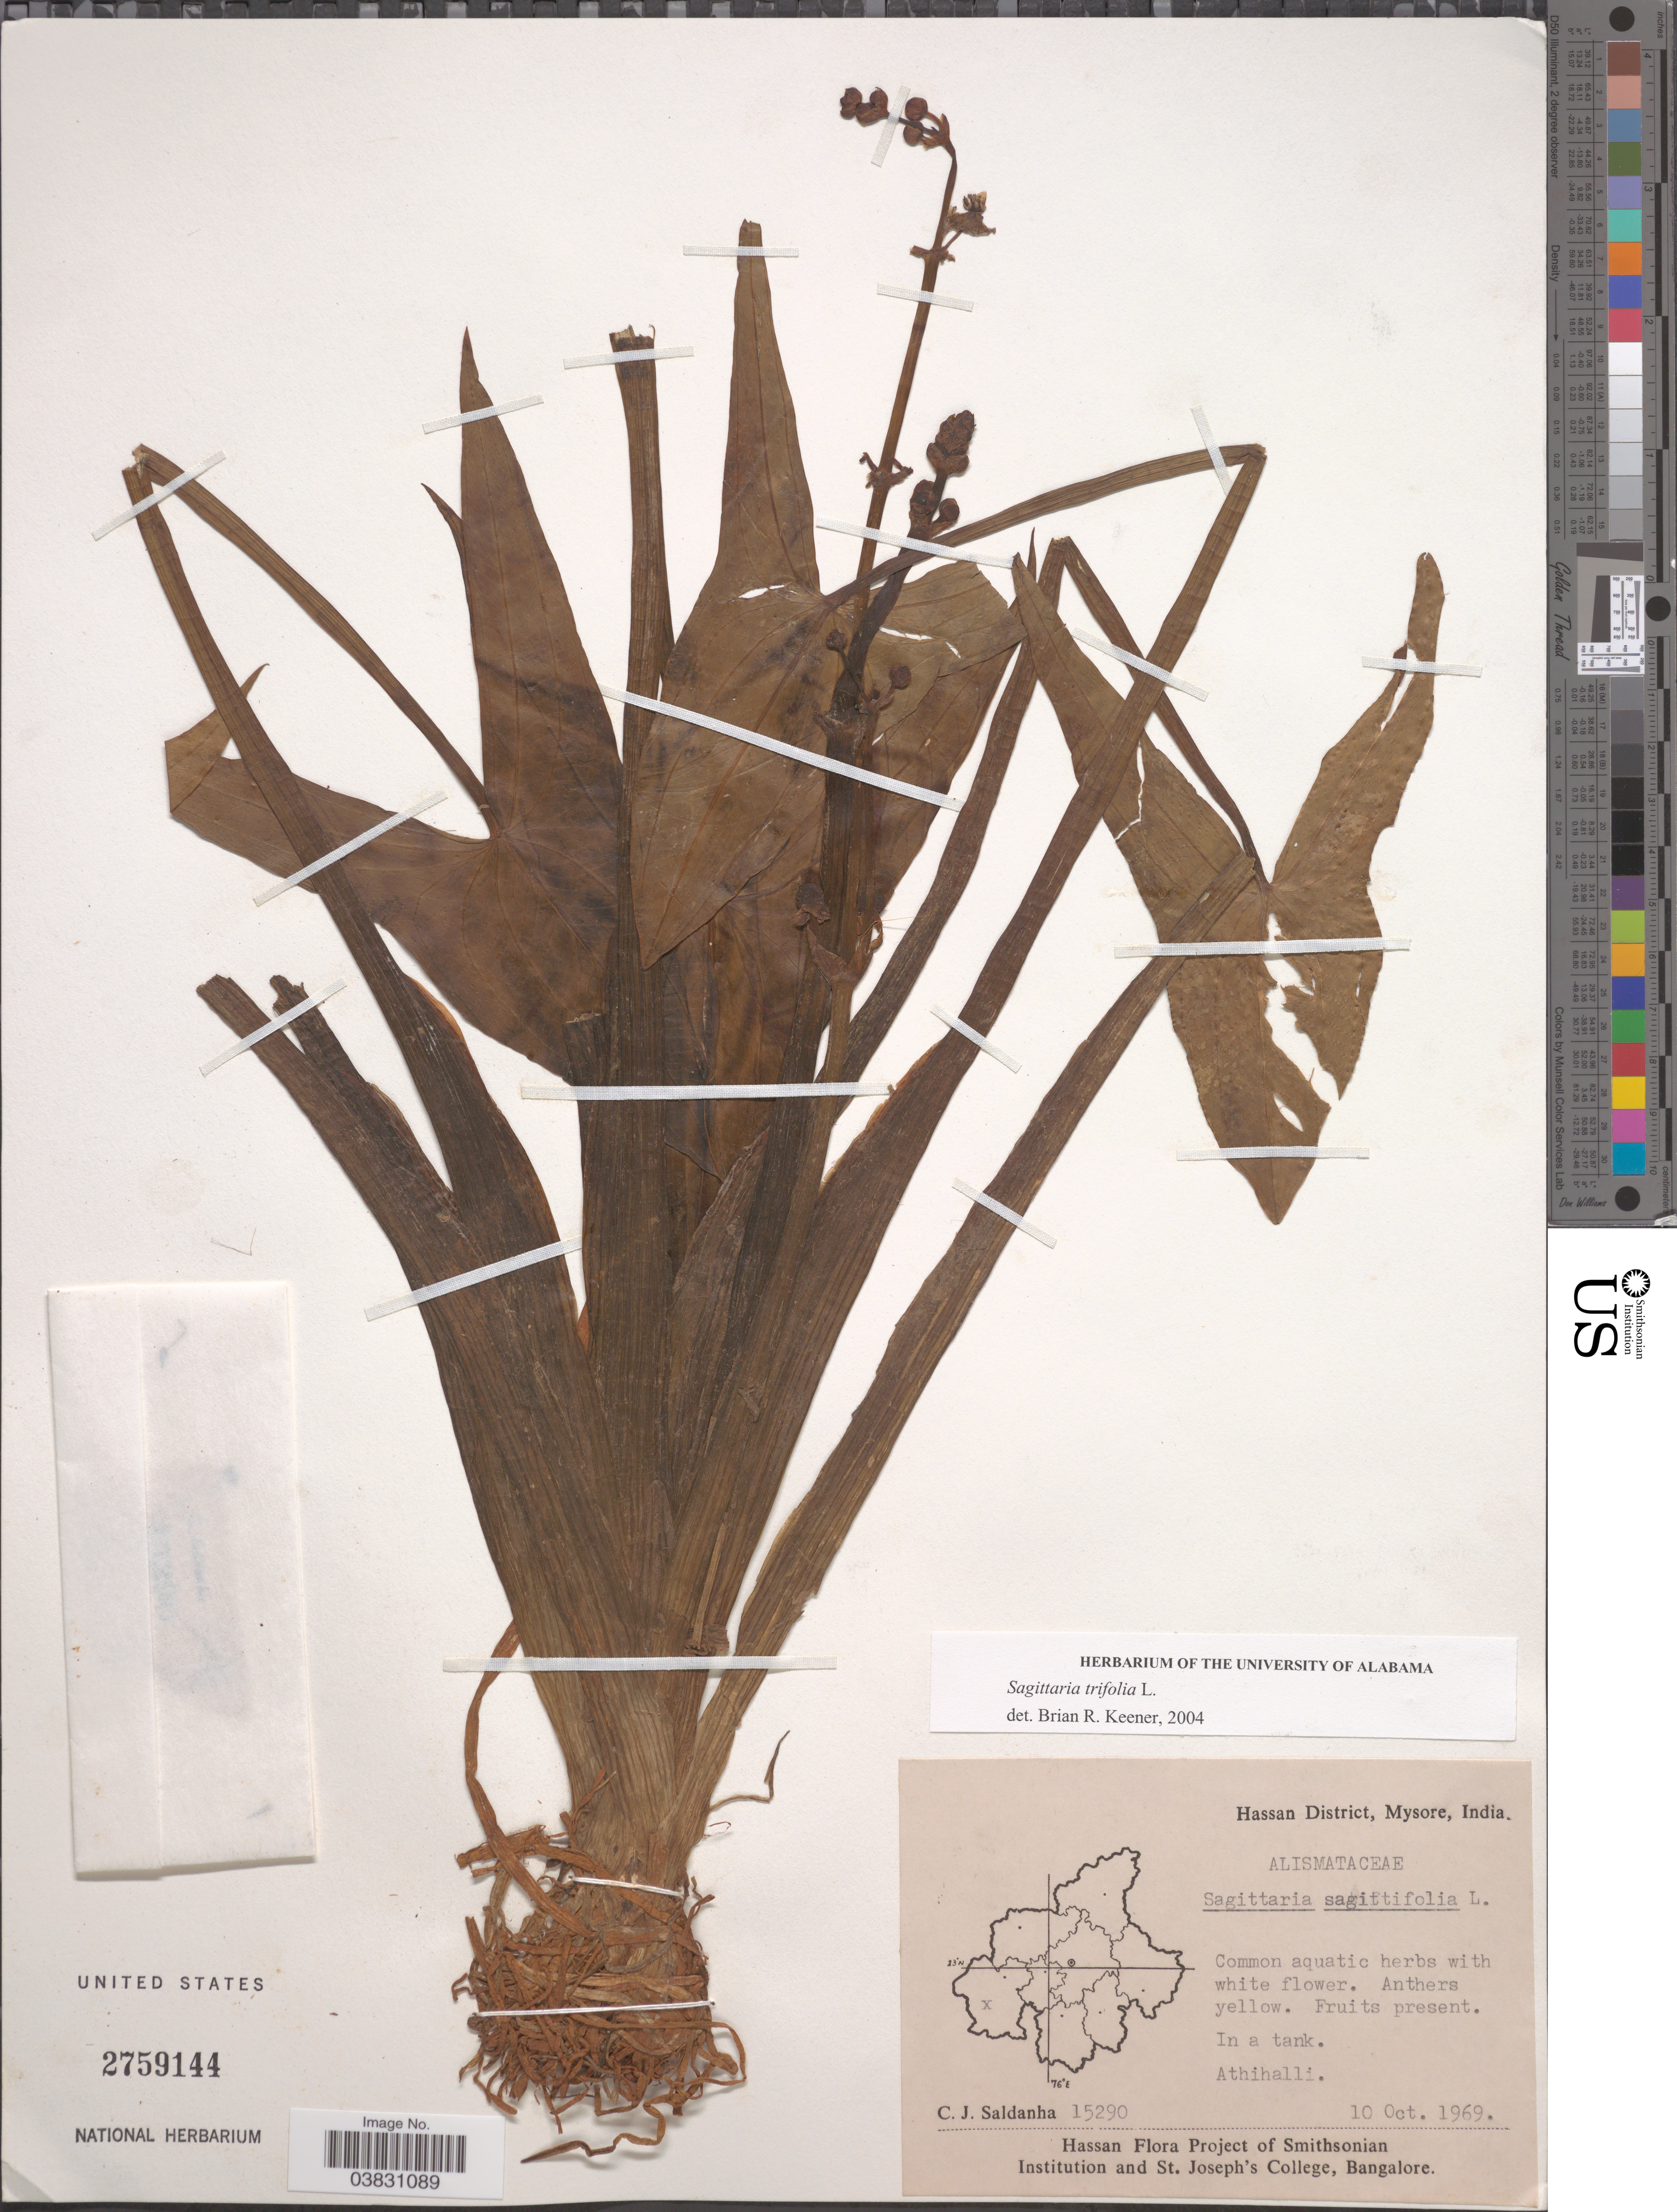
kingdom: Plantae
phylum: Tracheophyta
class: Liliopsida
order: Alismatales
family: Alismataceae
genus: Sagittaria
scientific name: Sagittaria trifolia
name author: L.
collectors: C. J. Saldanha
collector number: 15290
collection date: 1969-10-10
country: India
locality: Hassan District, Mysore. Athihalli.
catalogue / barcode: US 2759144